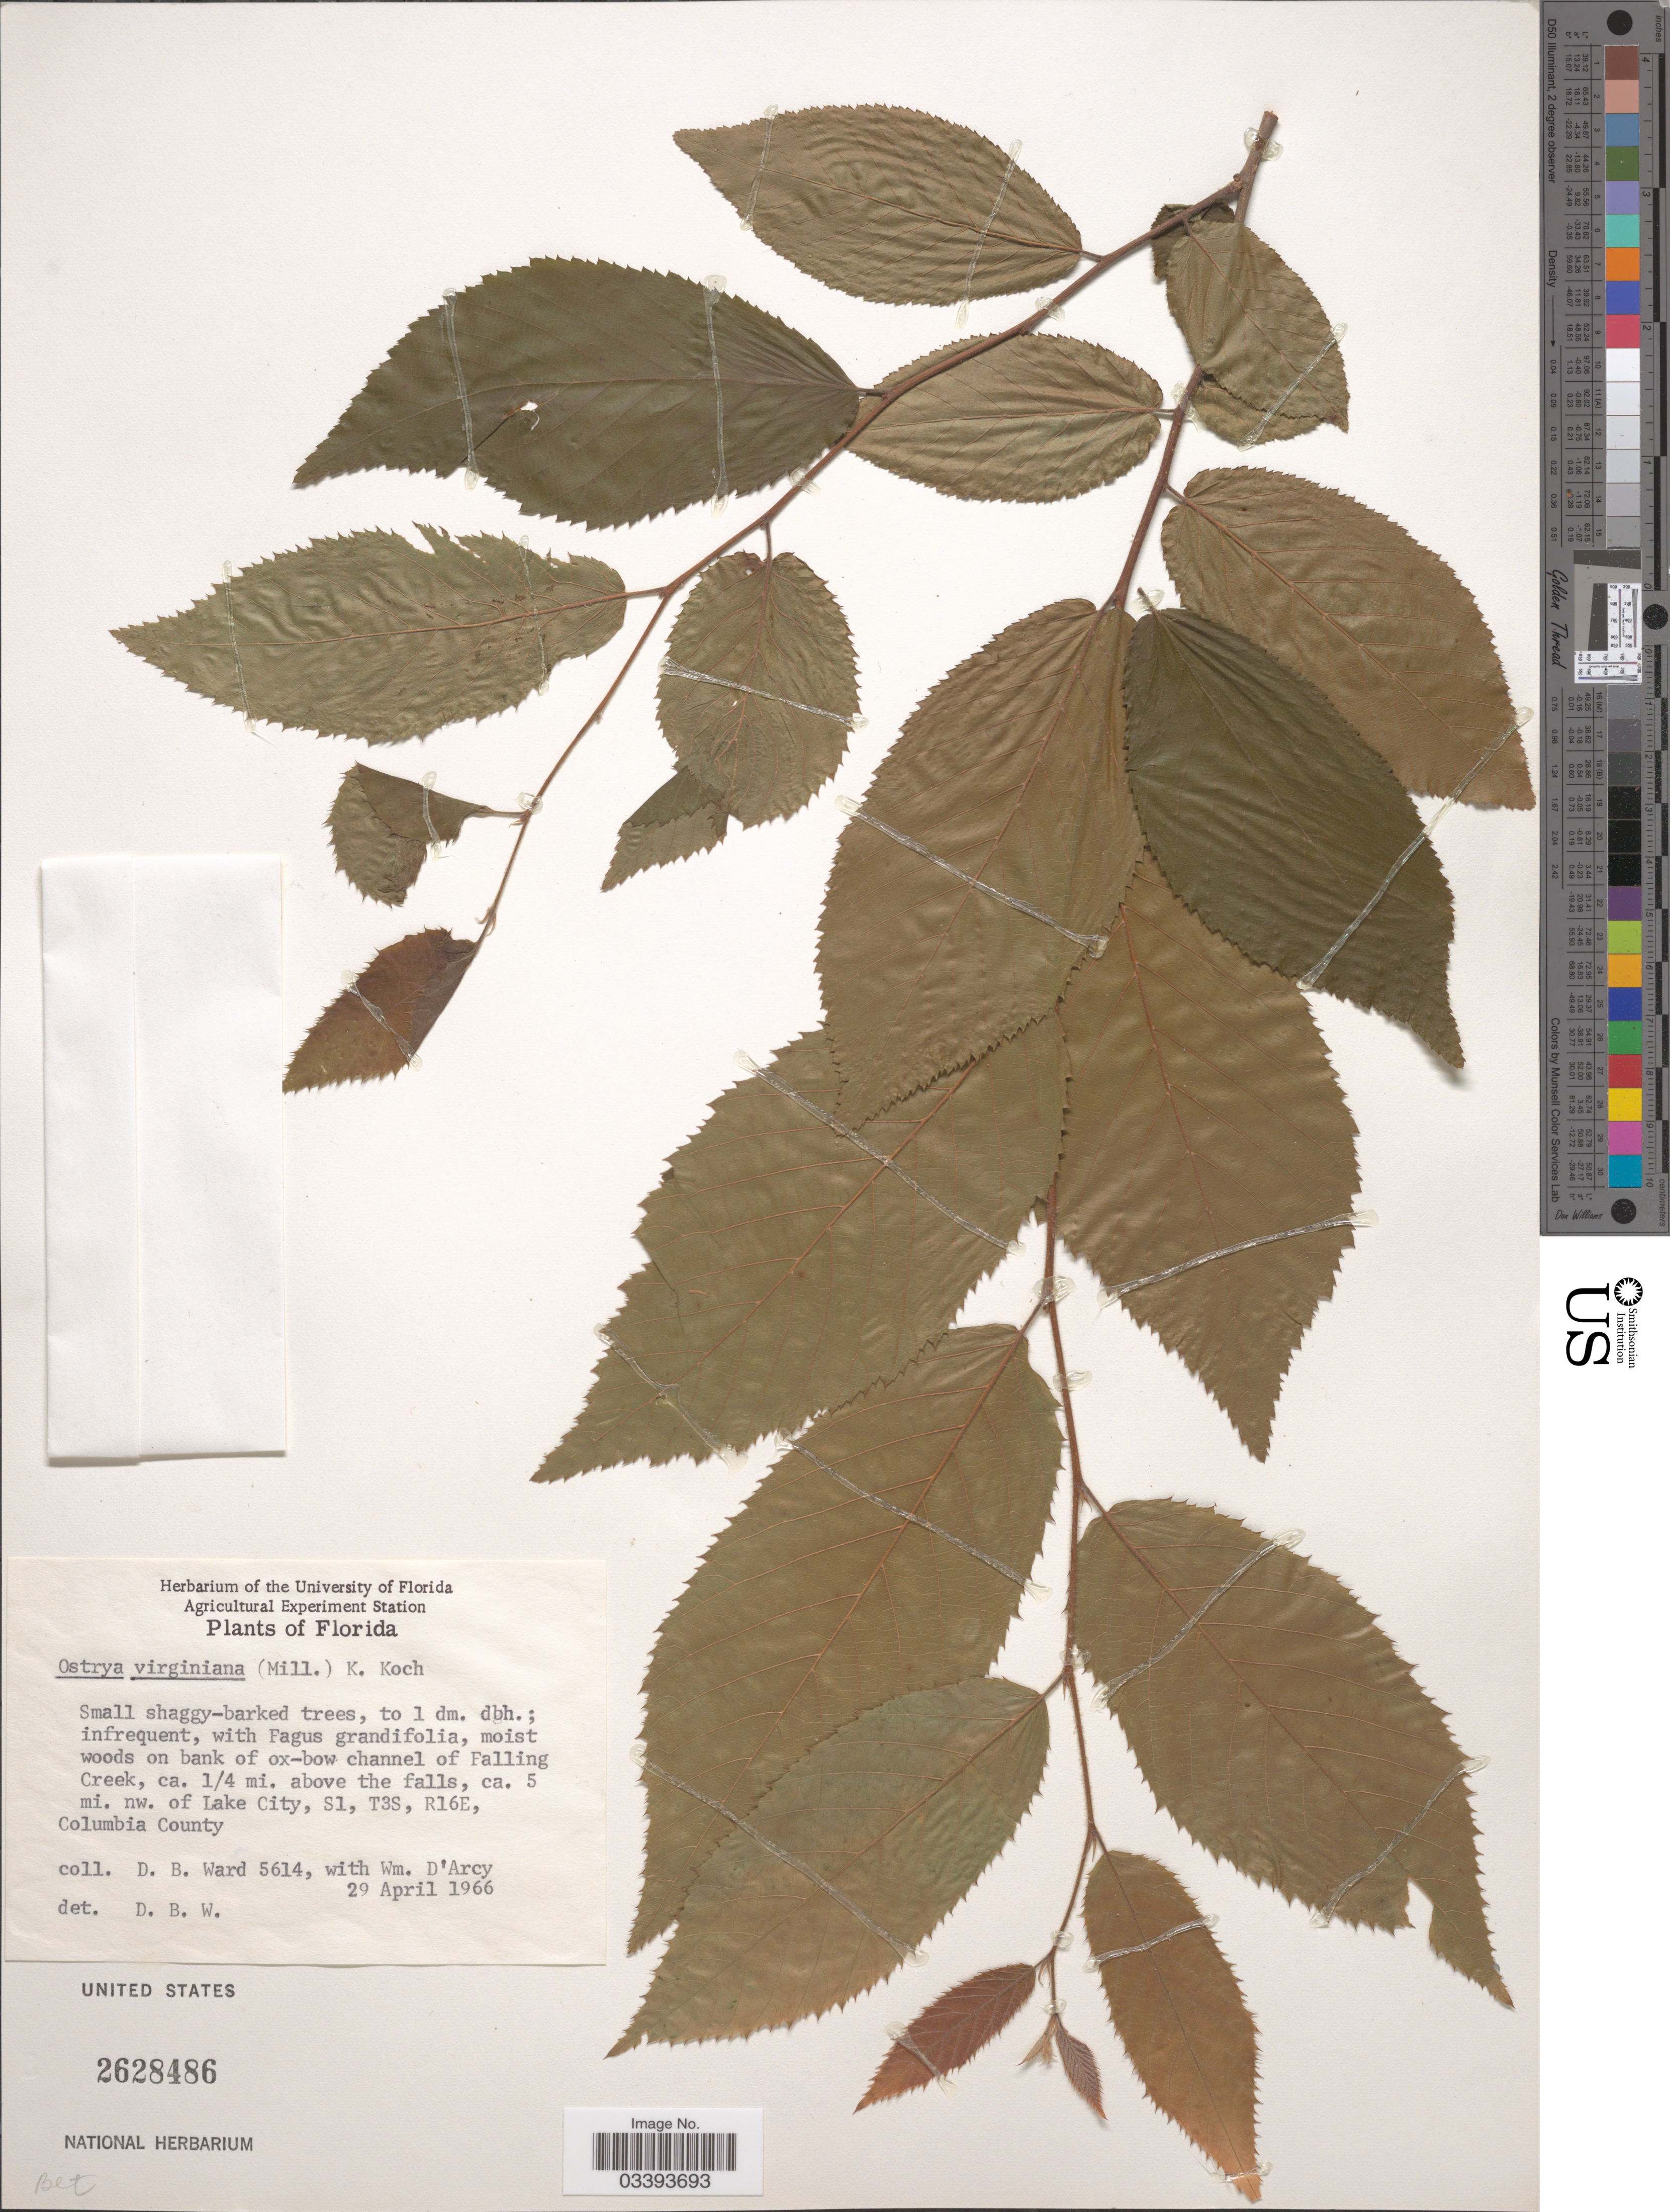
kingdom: Plantae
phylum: Tracheophyta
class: Magnoliopsida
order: Fagales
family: Betulaceae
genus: Ostrya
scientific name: Ostrya virginiana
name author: (Mill.) K. Koch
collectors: D. B. Ward & W. G. D'Arcy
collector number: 5614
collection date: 1966-04-29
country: United States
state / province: Florida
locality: Moist woods on bank of ox-bow channel= of Falling Creek, ca. 1/4 mi. above the falls, ca. 5 mi. nw. of Lake City, S1, T3S, R16E, Columbia County.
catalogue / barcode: US 2628486